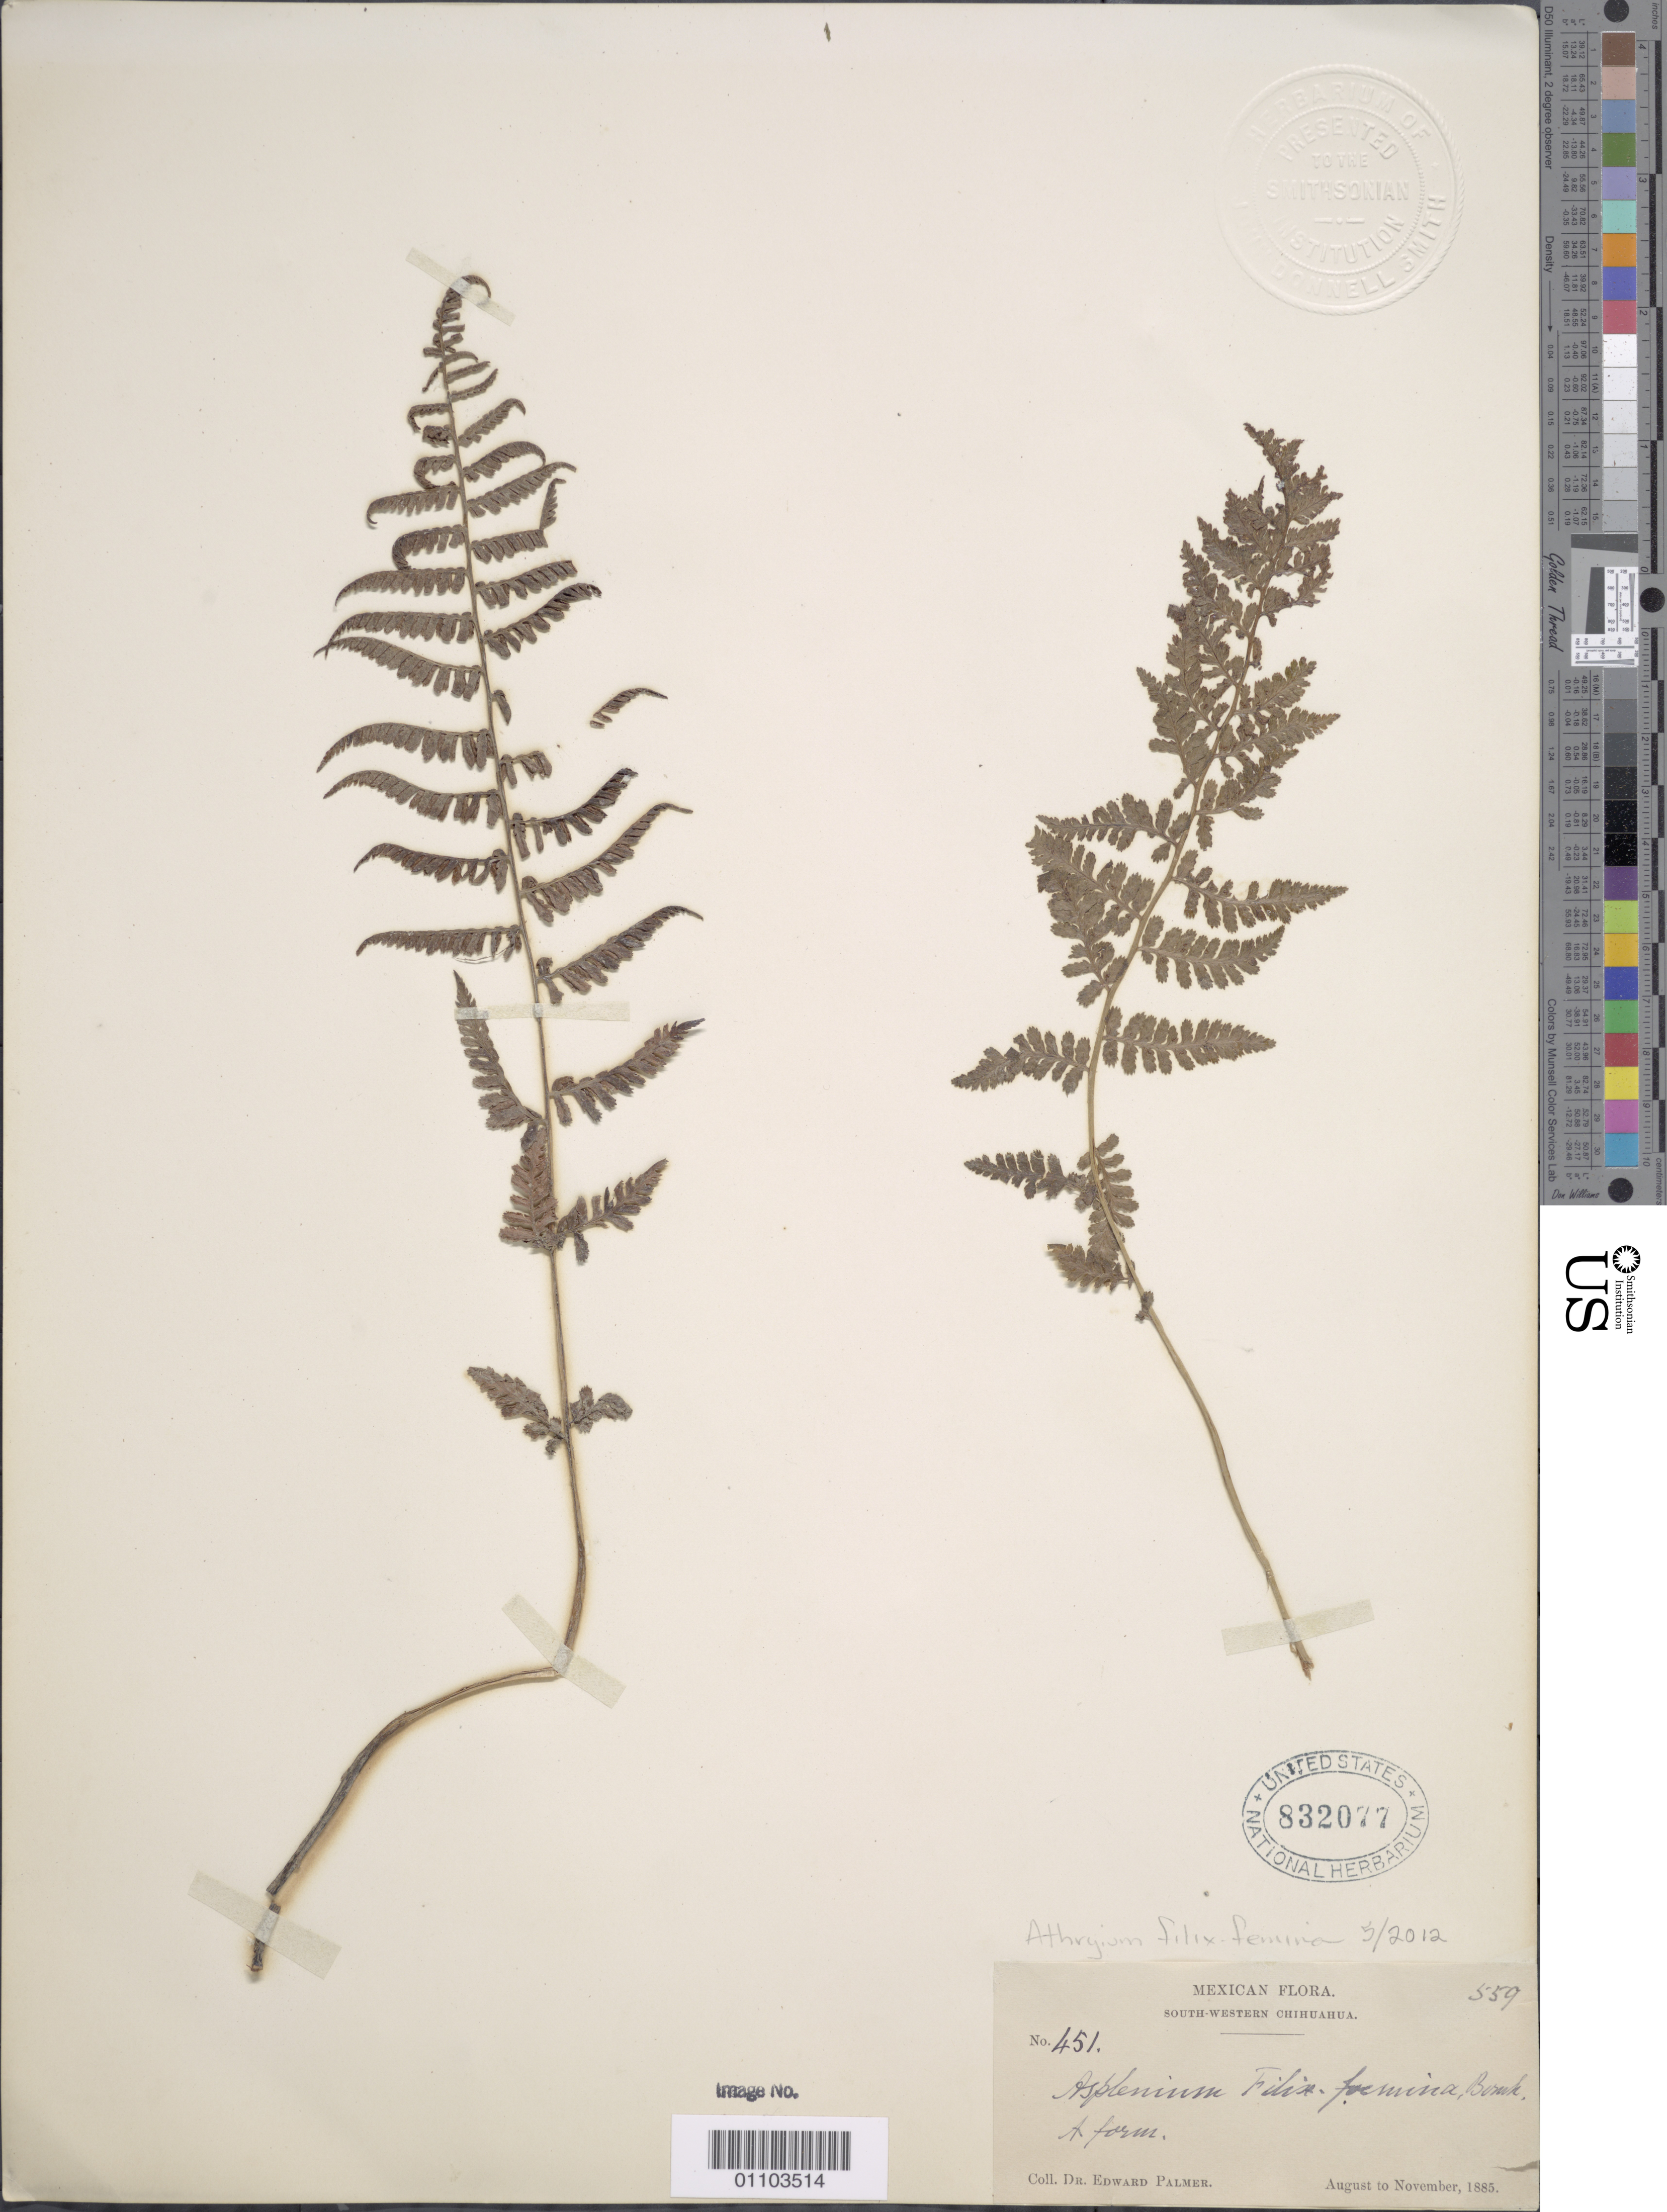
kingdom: Plantae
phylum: Tracheophyta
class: Polypodiopsida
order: Polypodiales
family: Athyriaceae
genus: Athyrium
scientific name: Athyrium dombei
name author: (Desv.) C. Chr.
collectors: E. Palmer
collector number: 451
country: Mexico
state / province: Chihuahua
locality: SW Chihuahua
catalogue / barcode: US 832077